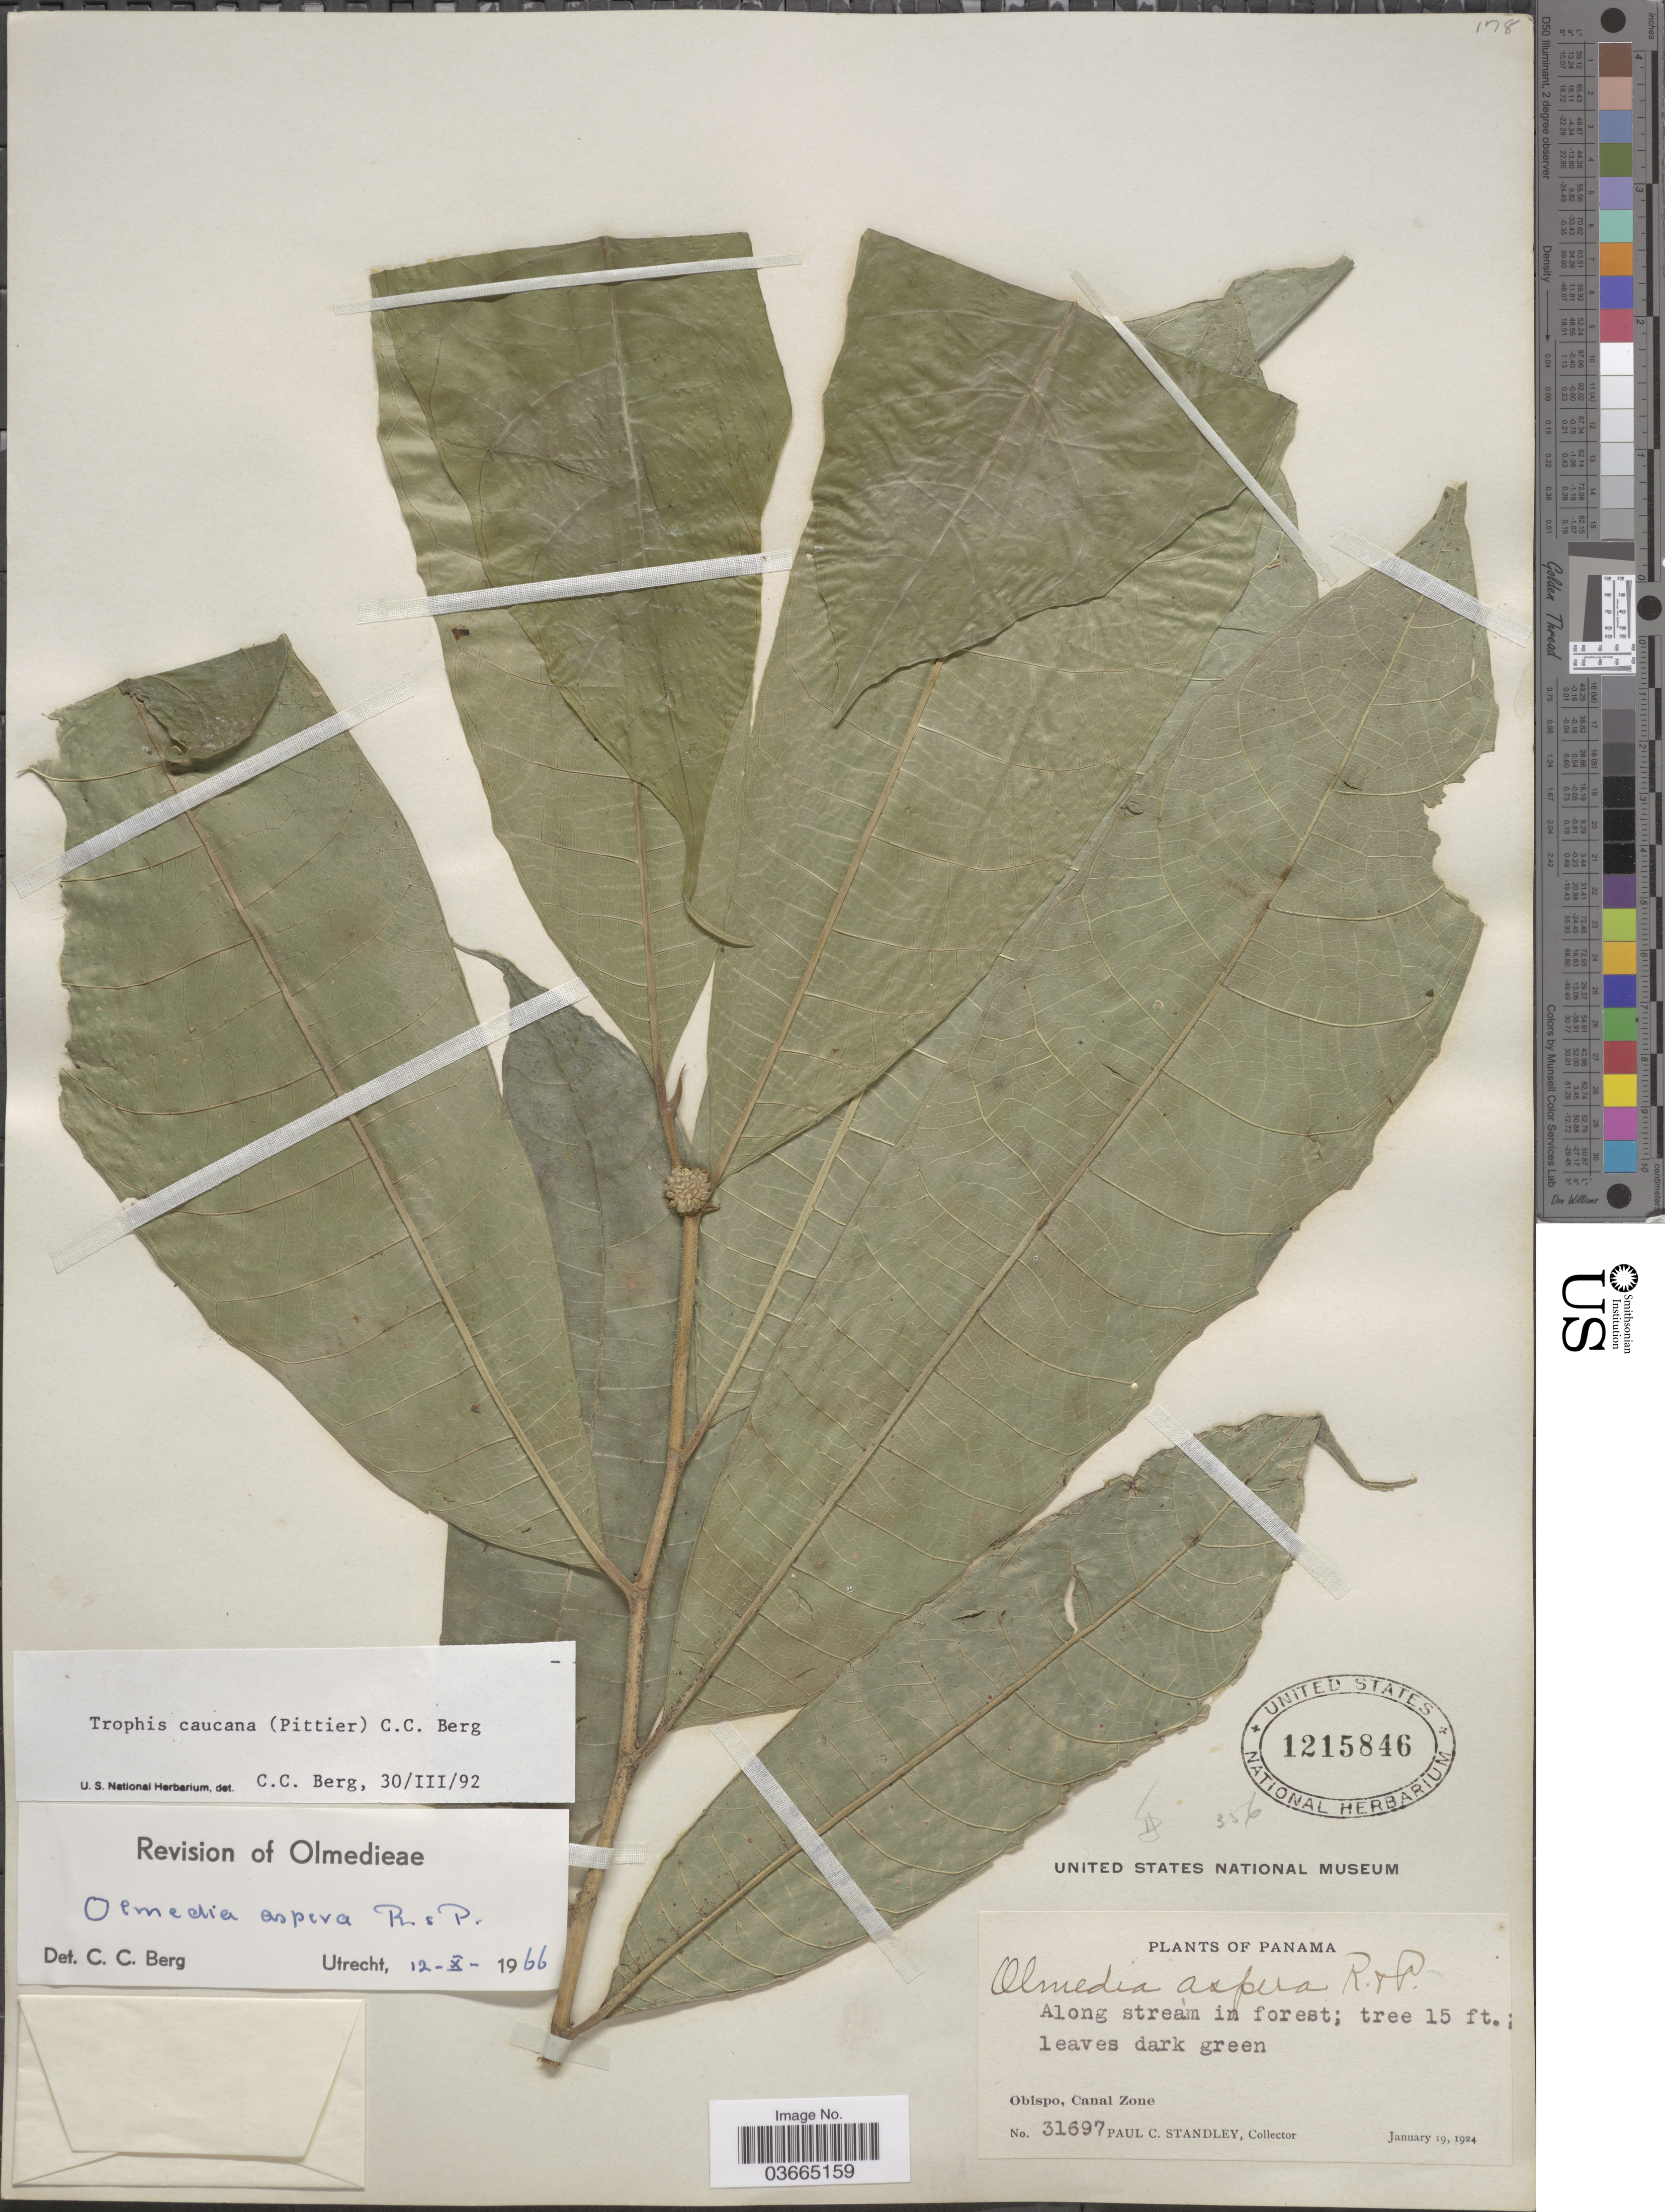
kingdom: Plantae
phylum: Tracheophyta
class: Magnoliopsida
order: Rosales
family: Moraceae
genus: Olmedia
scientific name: Olmedia aspera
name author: Ruiz & Pav.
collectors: P. C. Standley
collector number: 31697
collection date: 1924-01-19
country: Panama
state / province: Colón / Panamá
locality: Obispo, Canal Zone.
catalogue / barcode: US 1215846